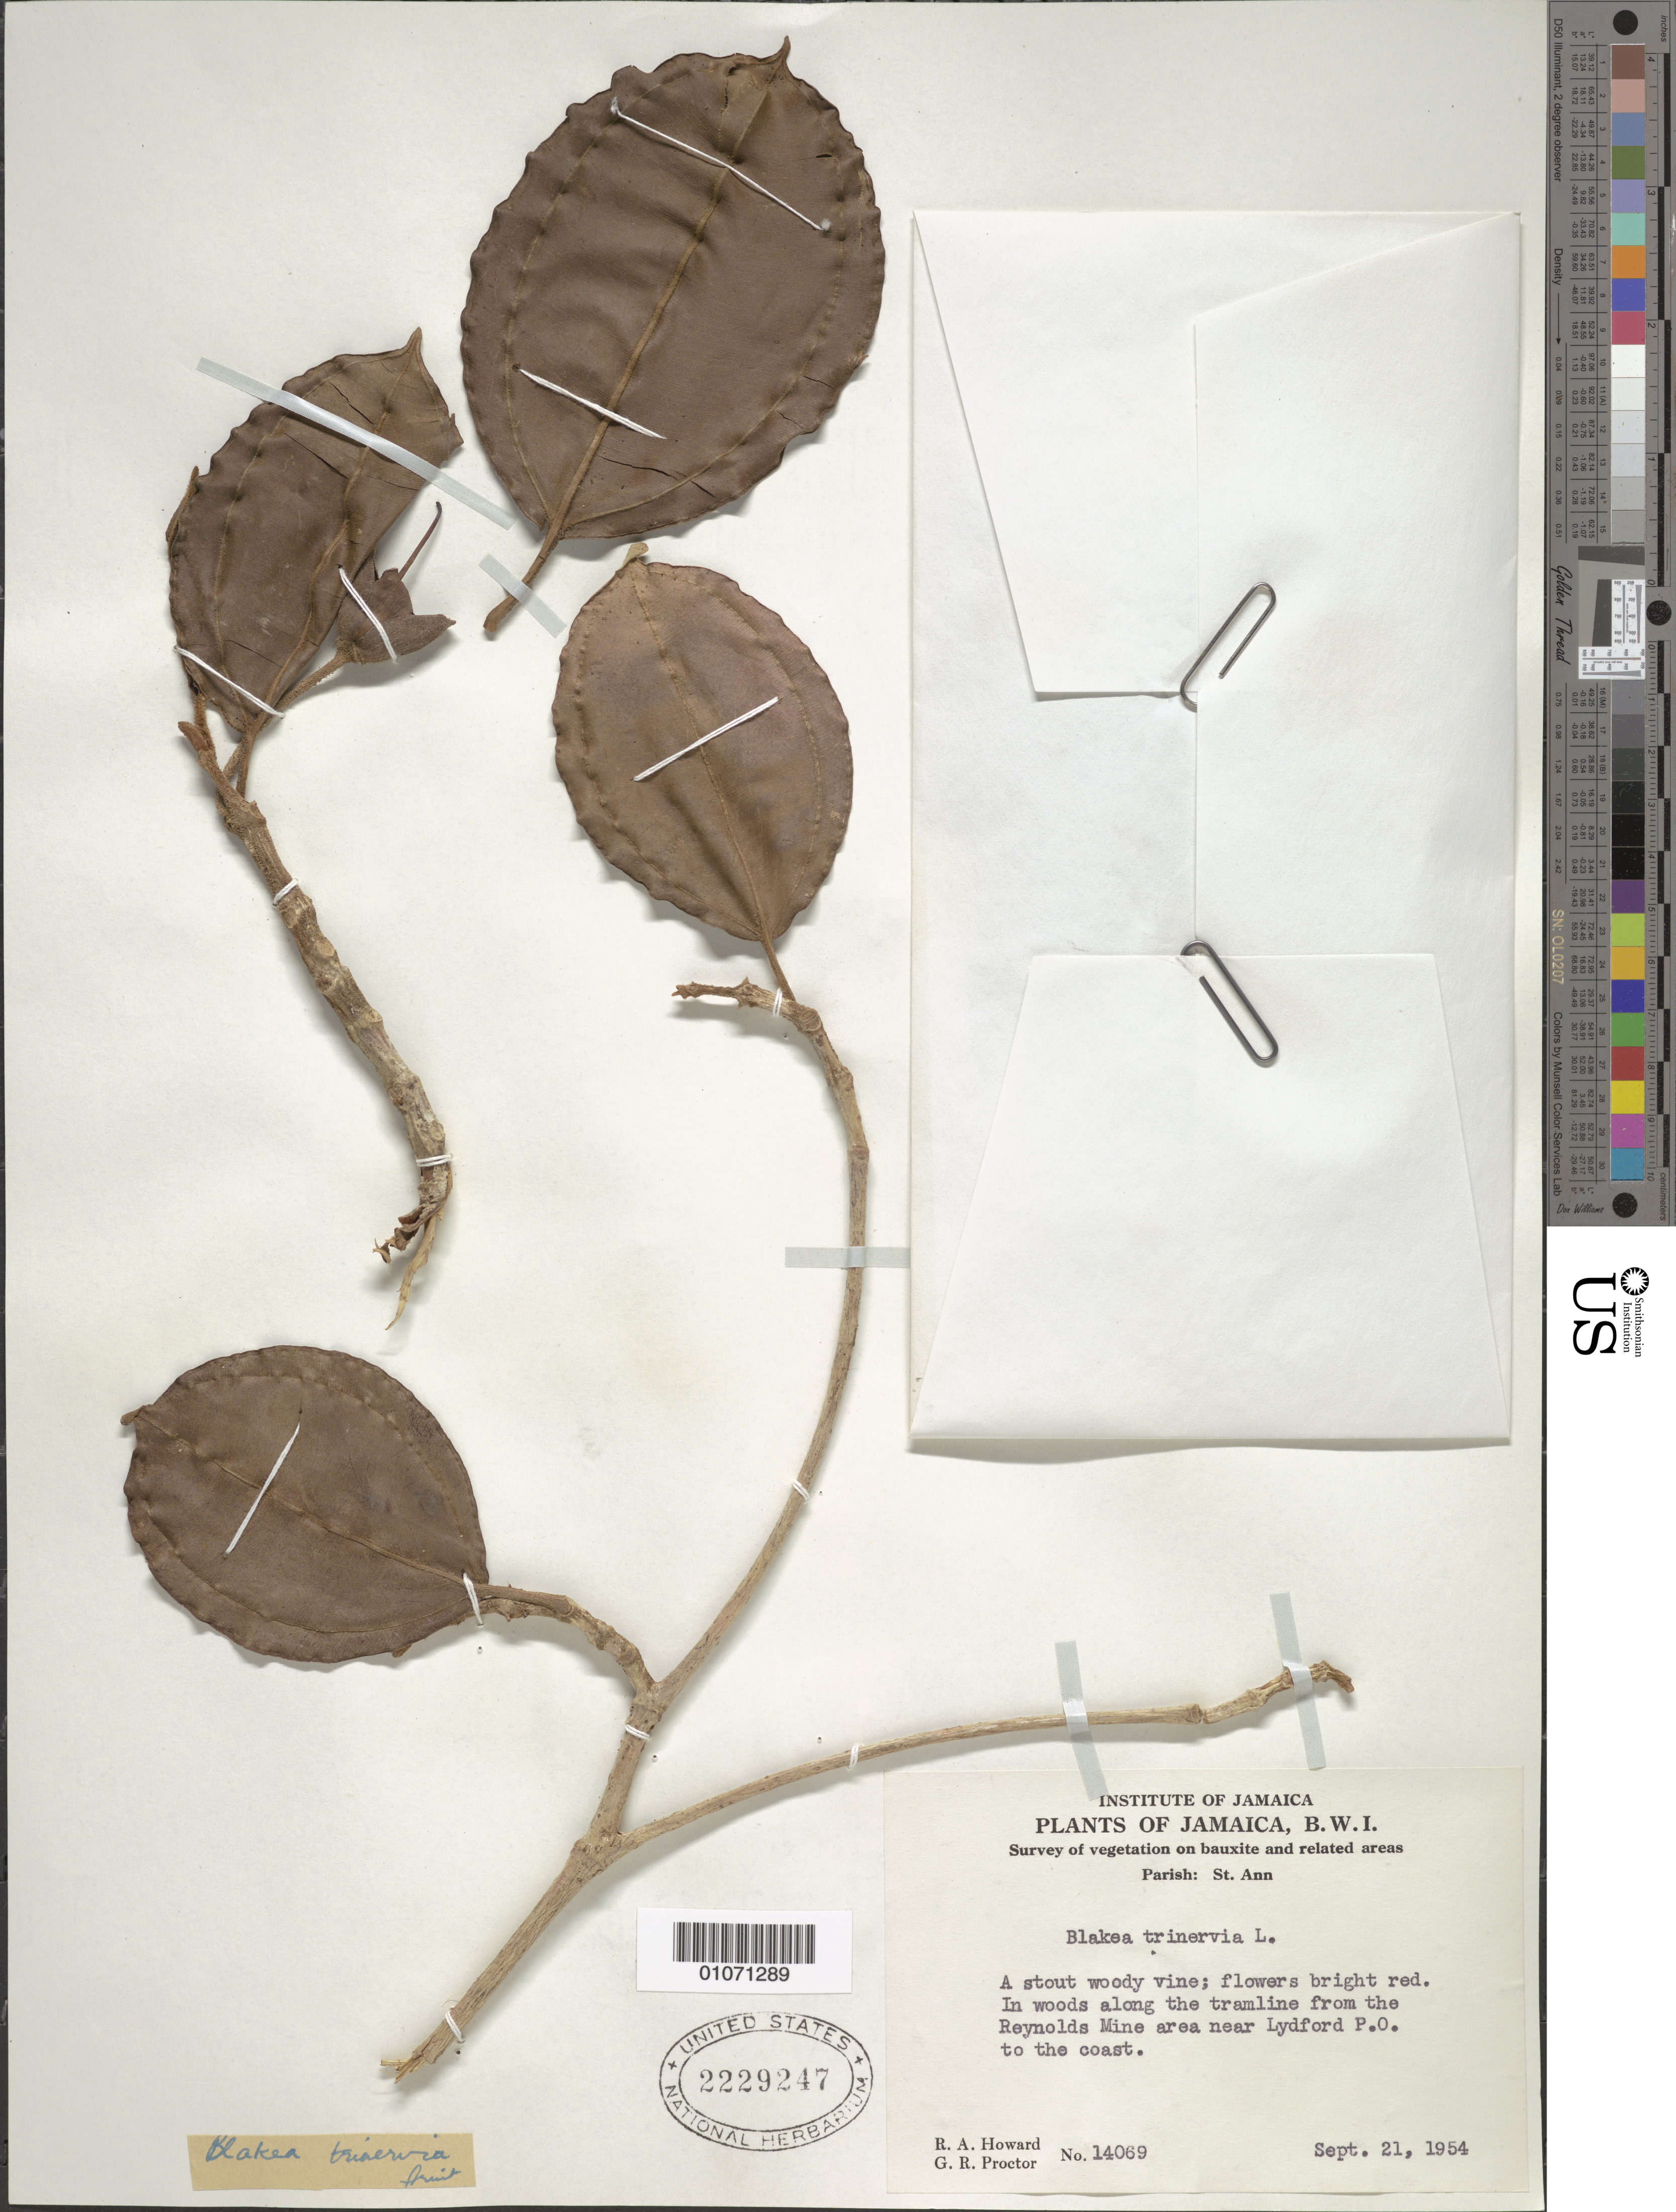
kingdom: Plantae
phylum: Tracheophyta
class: Magnoliopsida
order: Myrtales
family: Melastomataceae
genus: Blakea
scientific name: Blakea trinervia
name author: L.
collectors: R. A. Howard & G. R. Proctor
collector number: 14069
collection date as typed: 21 Sep 1954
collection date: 1954-09-21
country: Jamaica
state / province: Saint Ann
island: Jamaica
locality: Reynolds Mine area near Lydford P.O. to the coast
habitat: In woods along the tramline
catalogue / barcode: US 2229247